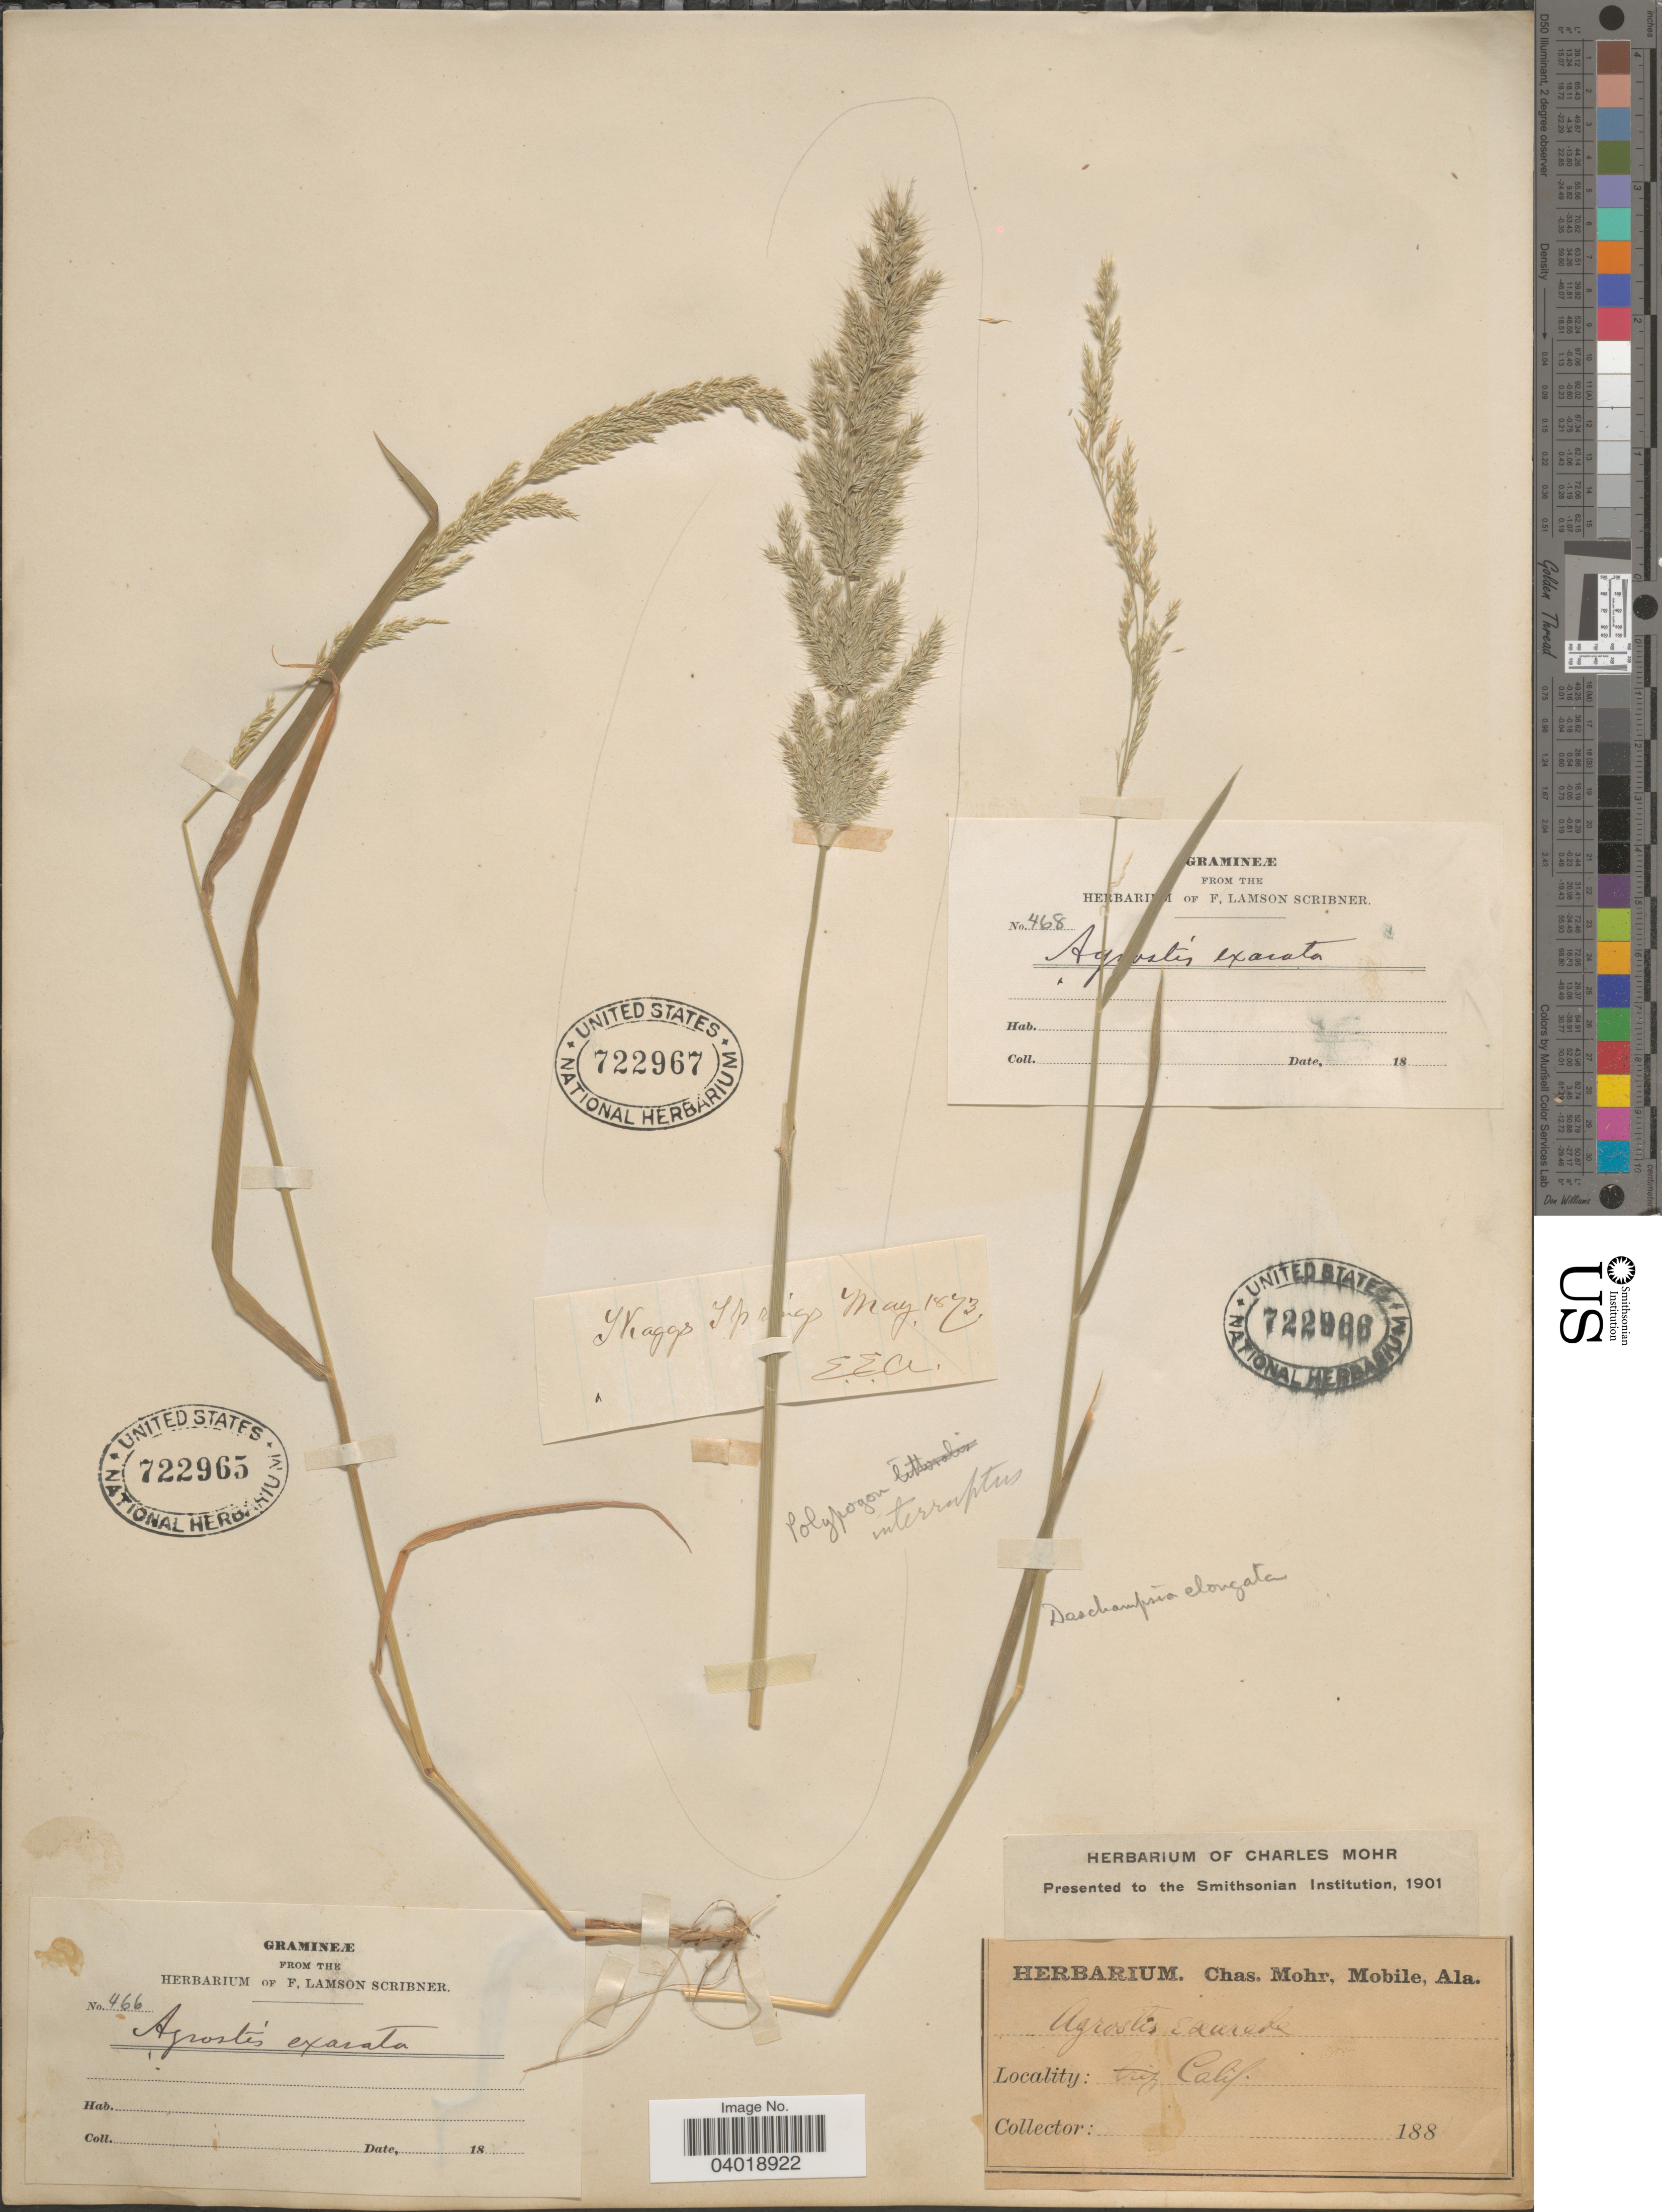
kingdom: Plantae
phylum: Tracheophyta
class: Liliopsida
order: Poales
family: Poaceae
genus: Agrostis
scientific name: Agrostis exarata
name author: Trin.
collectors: ex herb. Charles Mohr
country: United States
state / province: California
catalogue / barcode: US 722966-3